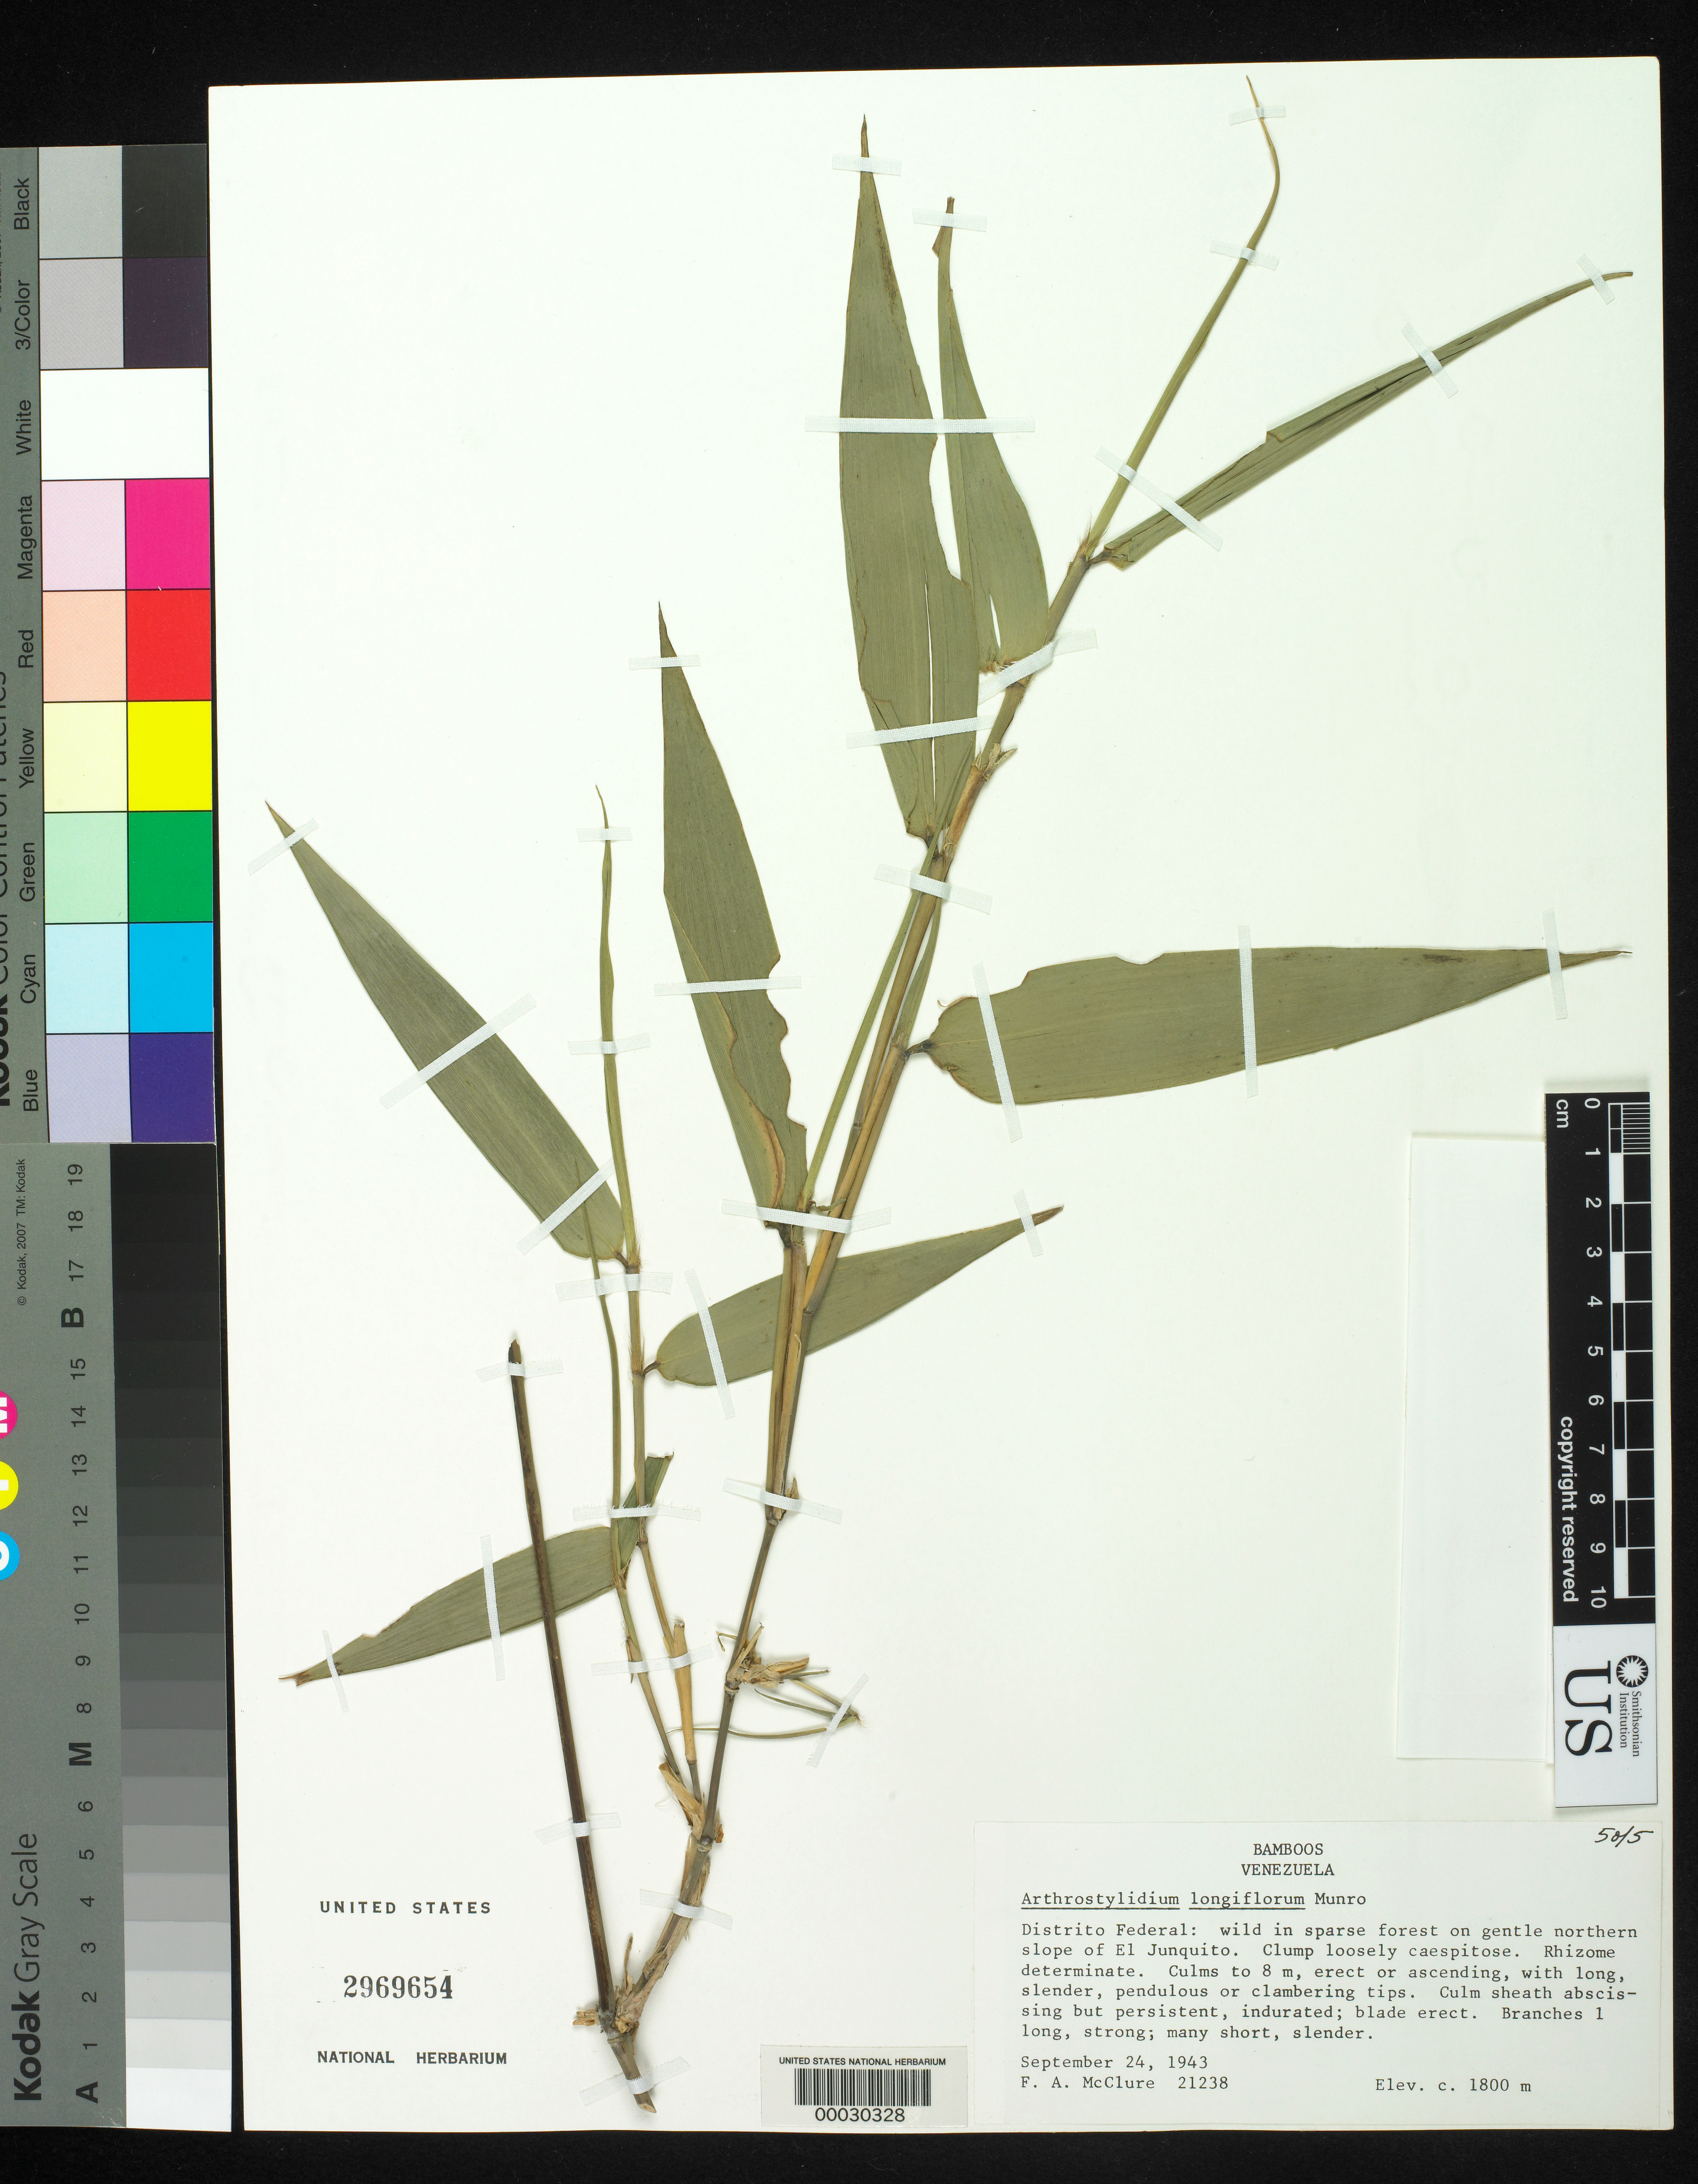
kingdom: Plantae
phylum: Tracheophyta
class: Liliopsida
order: Poales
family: Poaceae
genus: Arthrostylidium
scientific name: Arthrostylidium longiflorum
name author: Munro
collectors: F. A. McClure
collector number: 21238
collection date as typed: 24 Sep 1943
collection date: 1943-09-24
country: Venezuela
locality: El Junquito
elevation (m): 1800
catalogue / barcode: US 2969654